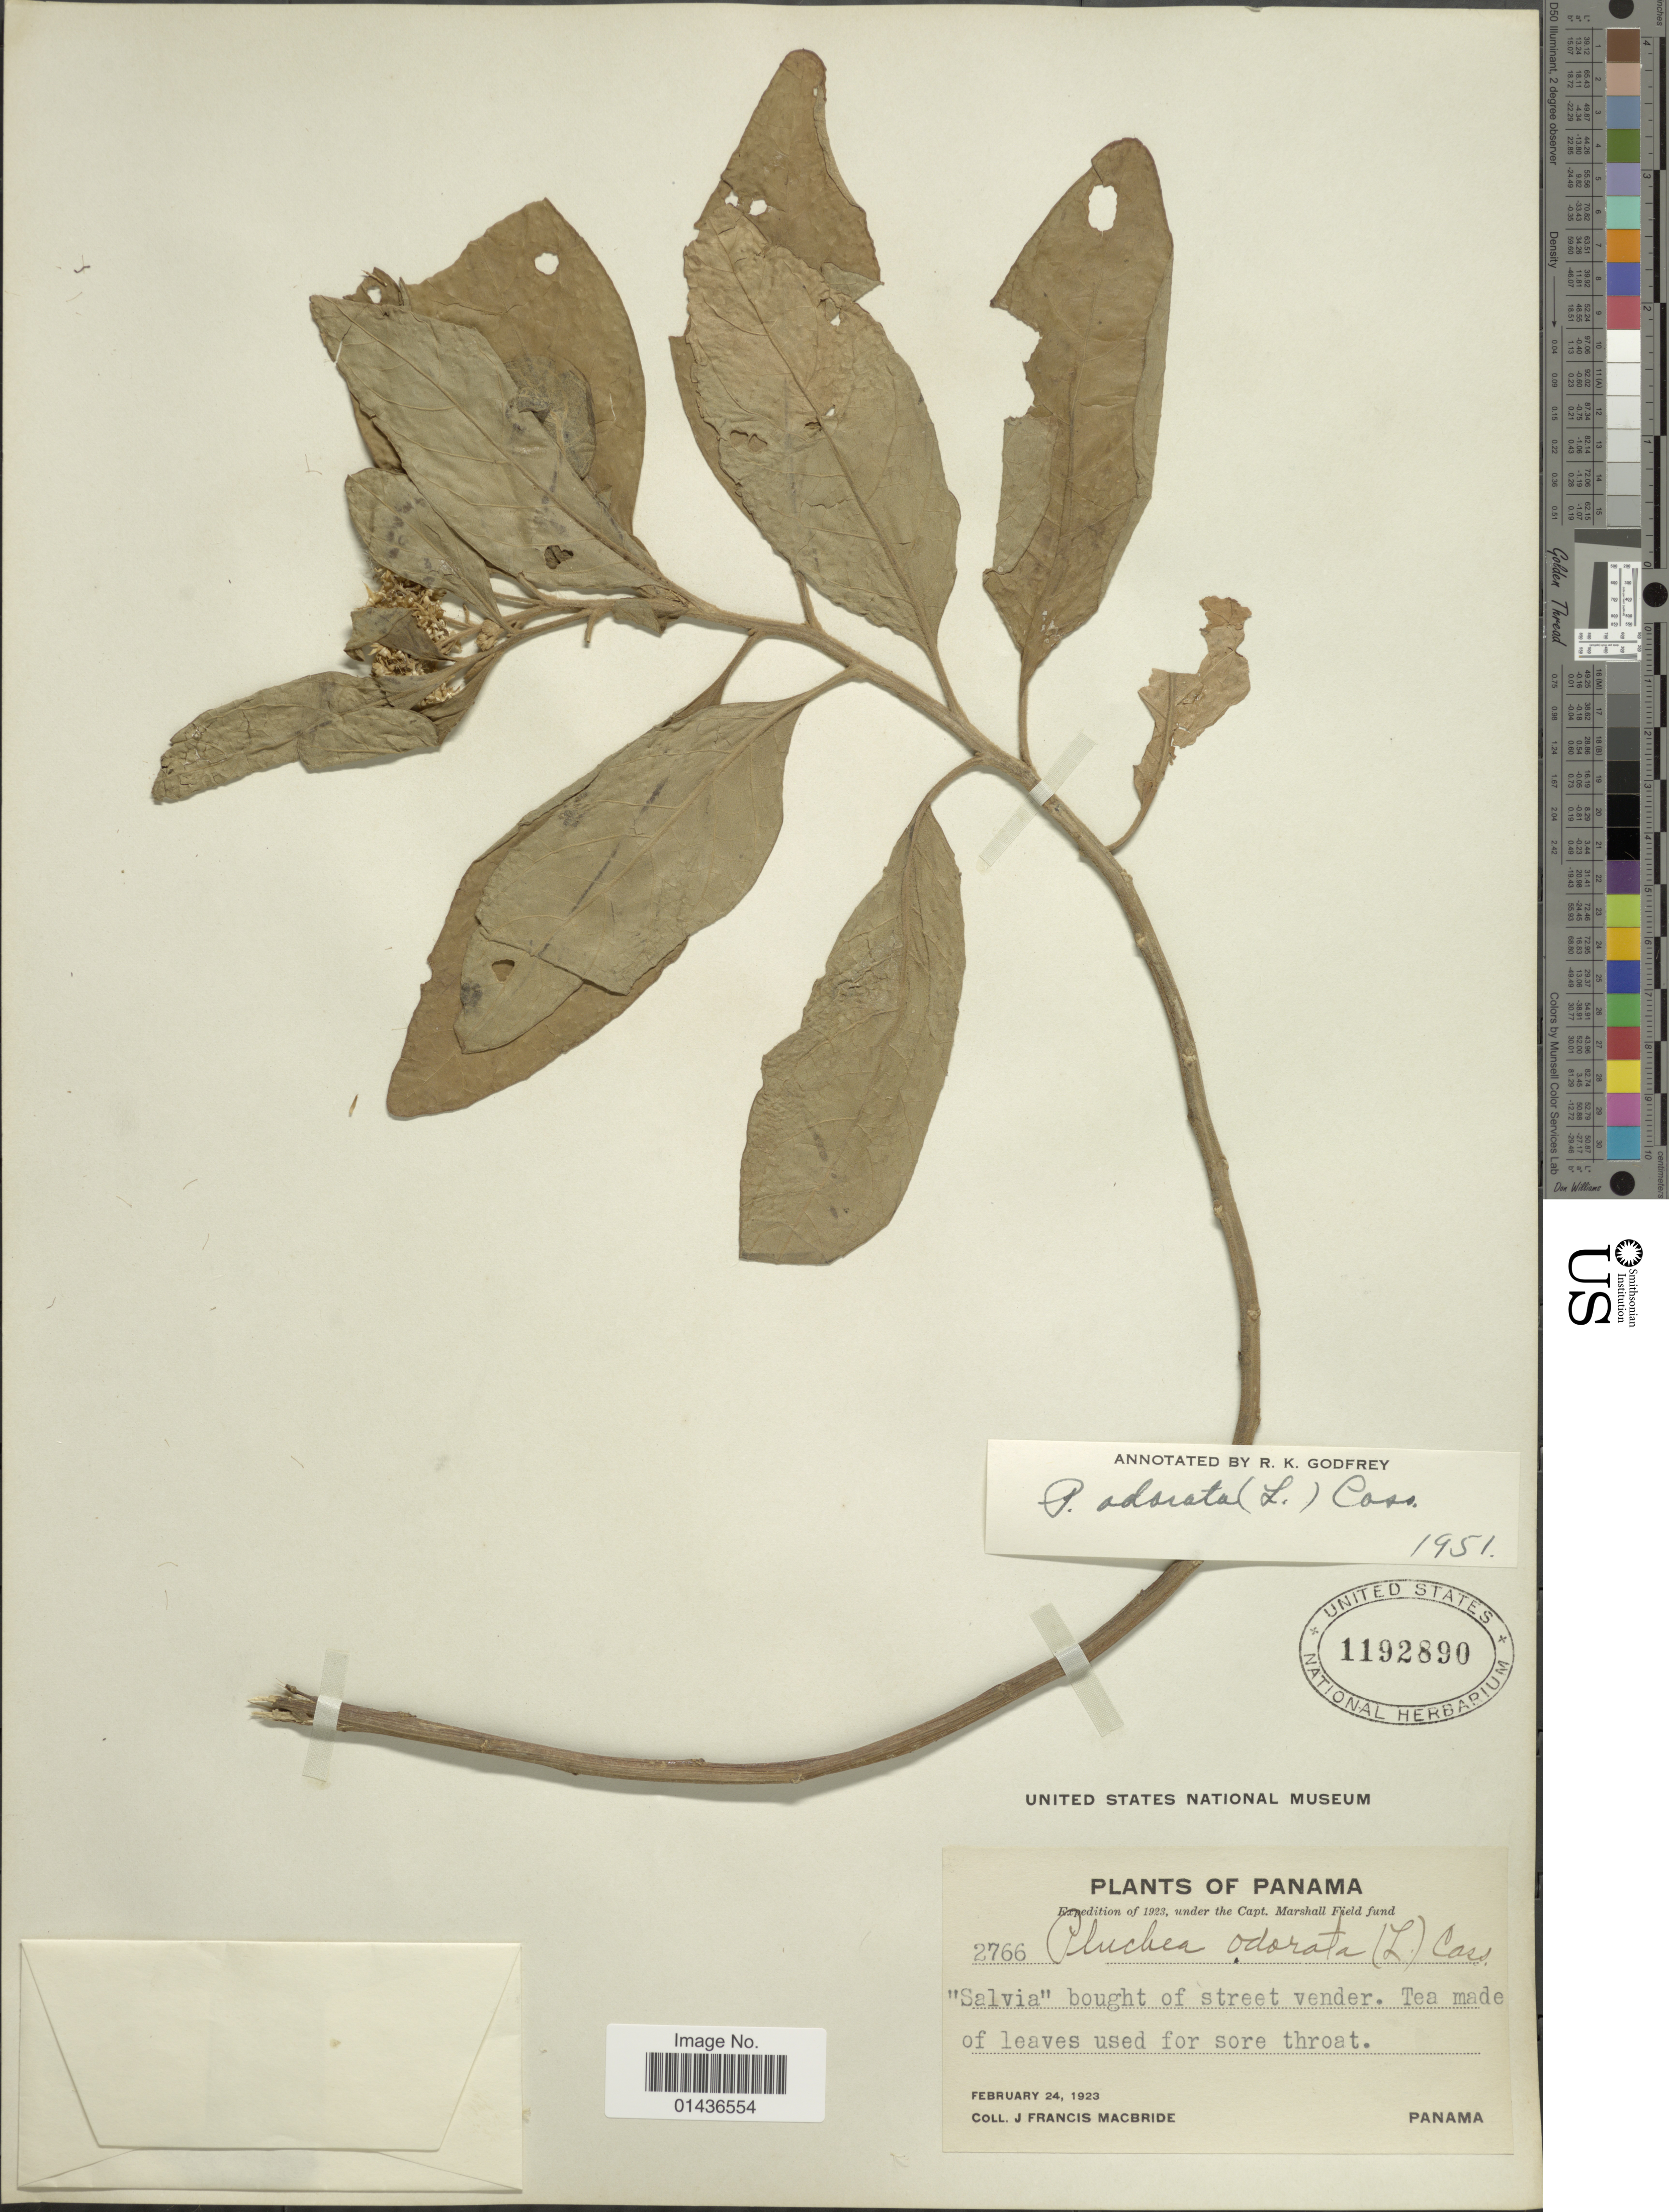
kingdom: Plantae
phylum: Tracheophyta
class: Magnoliopsida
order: Asterales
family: Asteraceae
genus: Pluchea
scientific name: Pluchea carolinensis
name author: (Jacq.) D. Don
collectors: J. F. Macbride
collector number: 2766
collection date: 1923-02-24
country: Panama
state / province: Panamá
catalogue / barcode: US 1192890